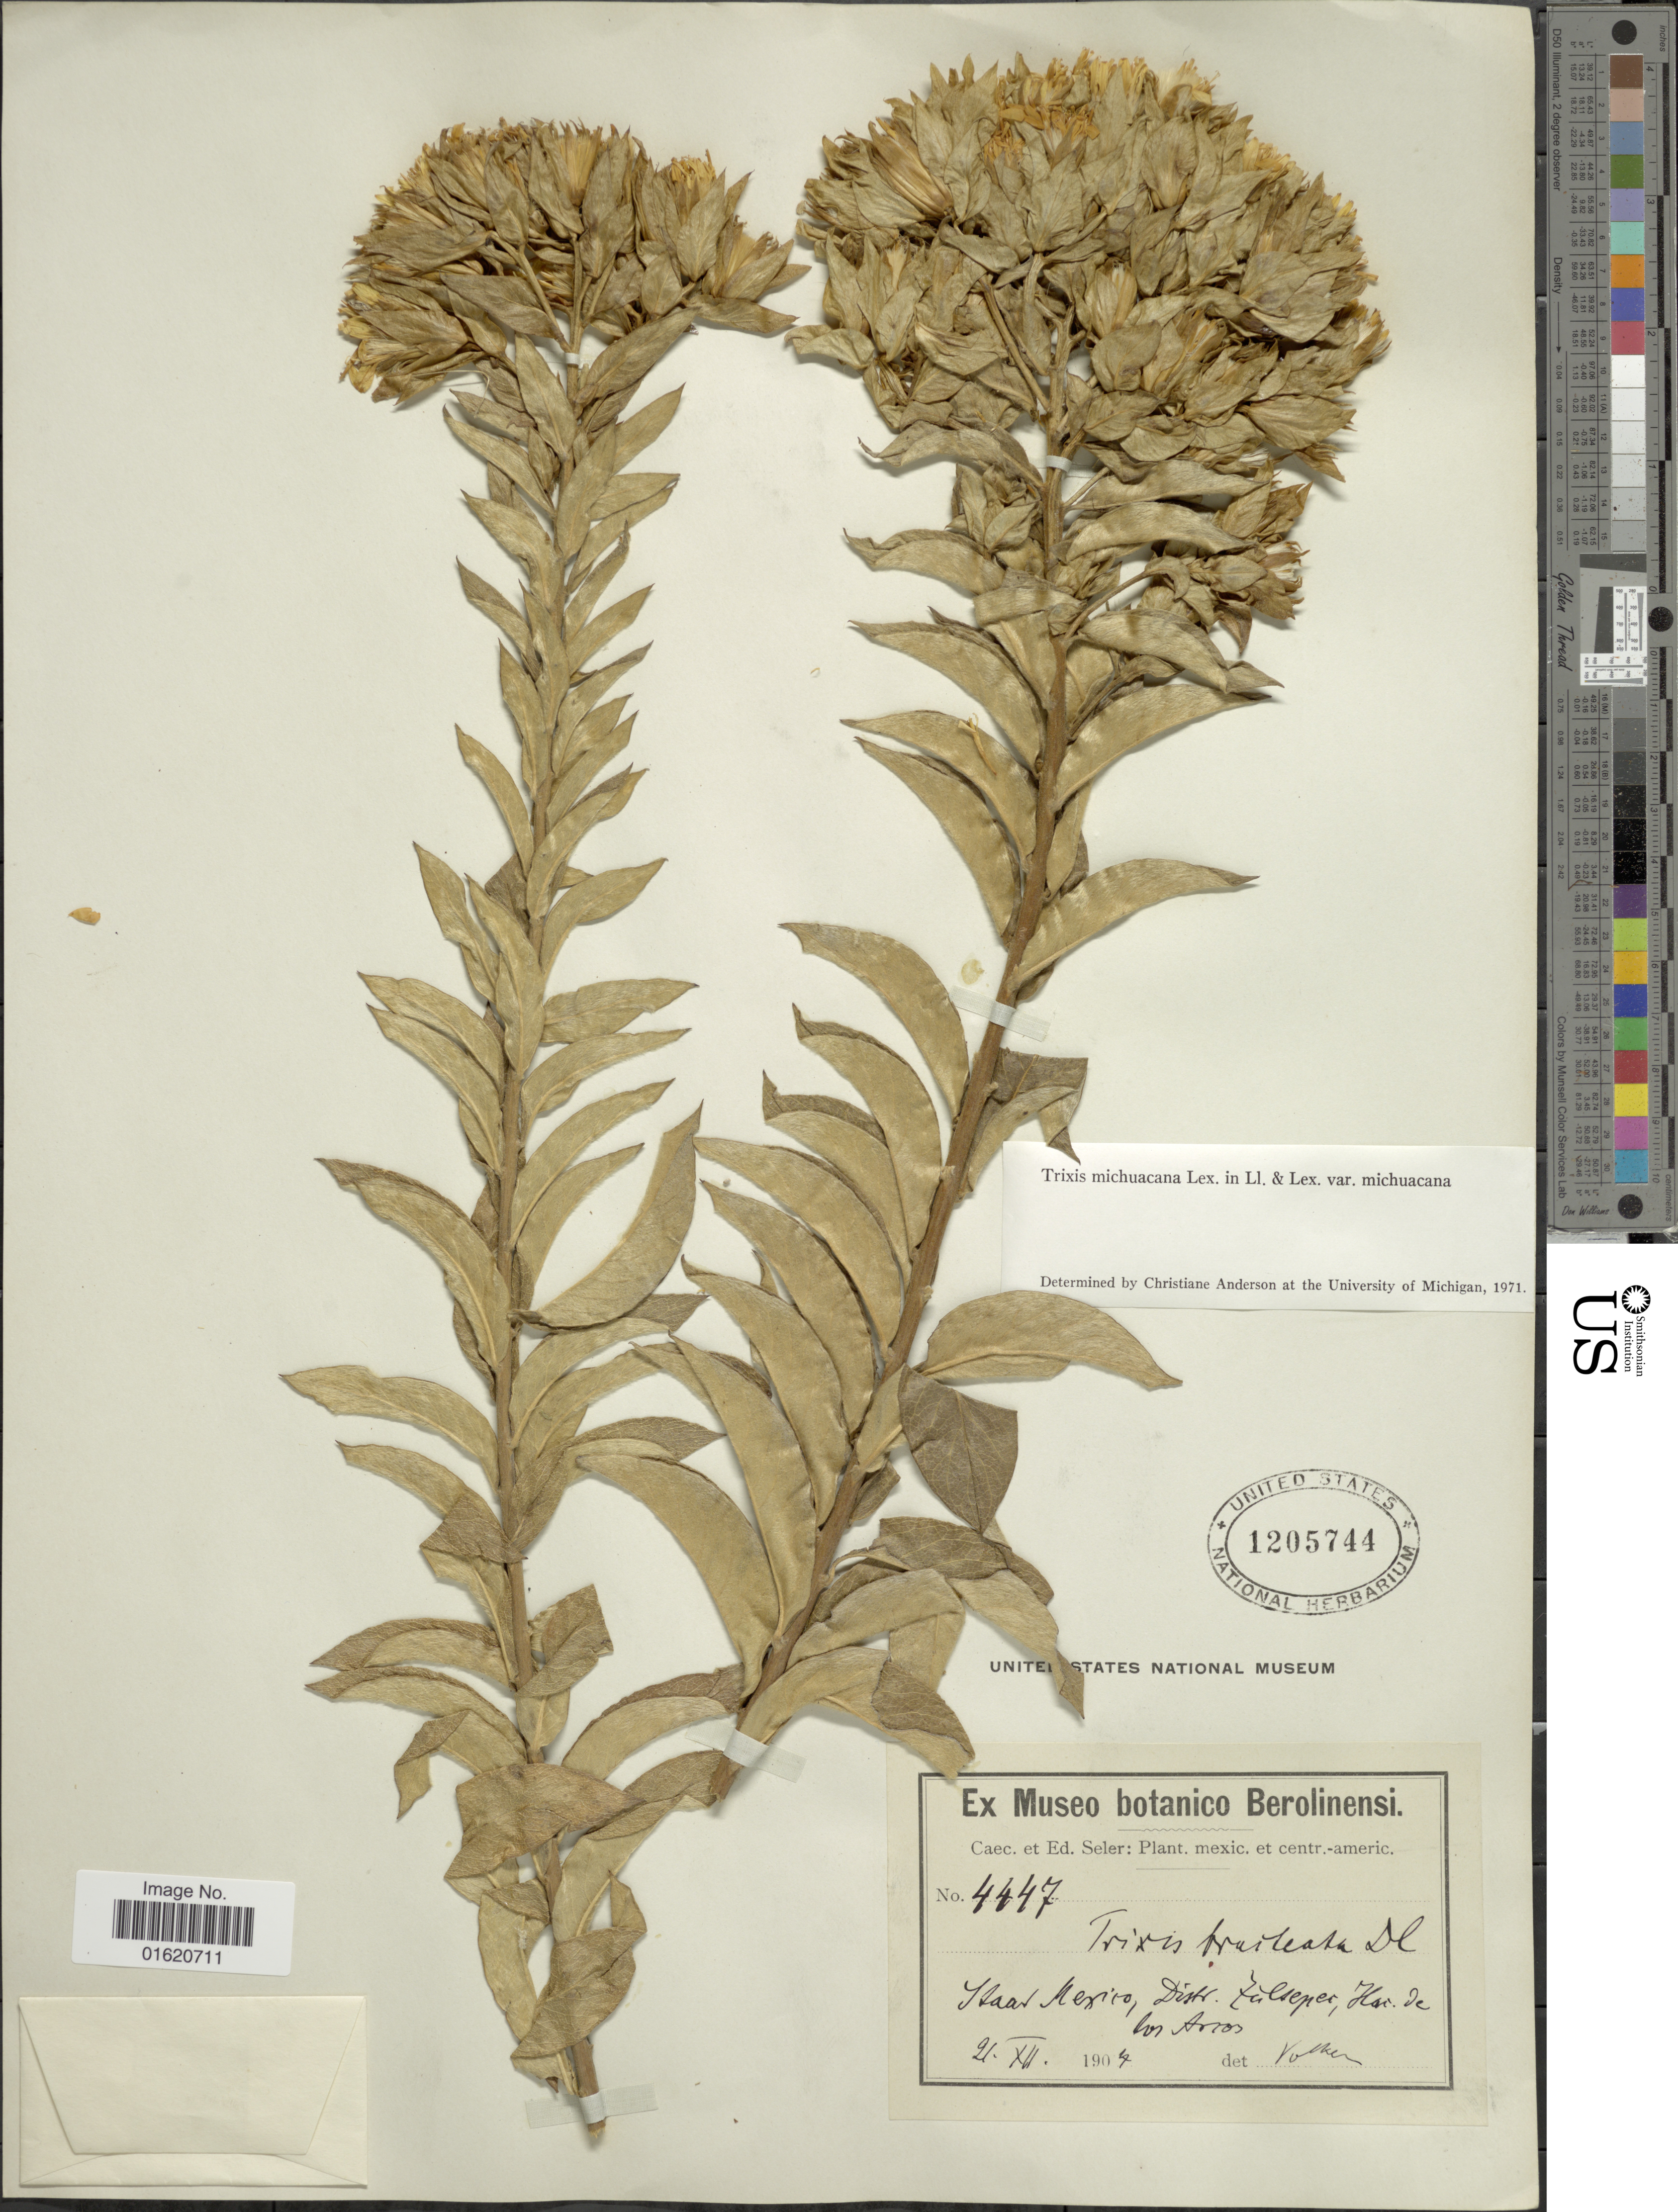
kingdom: Plantae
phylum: Tracheophyta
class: Magnoliopsida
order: Asterales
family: Asteraceae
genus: Trixis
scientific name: Trixis michuacana var. michuacana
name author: Lex.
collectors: ex Caec. et Ed Seler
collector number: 4447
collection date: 1907-12-21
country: Mexico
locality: Staat Mexico, Dist. Zultepec, Hac. de los Arcos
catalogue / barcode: US 1205744